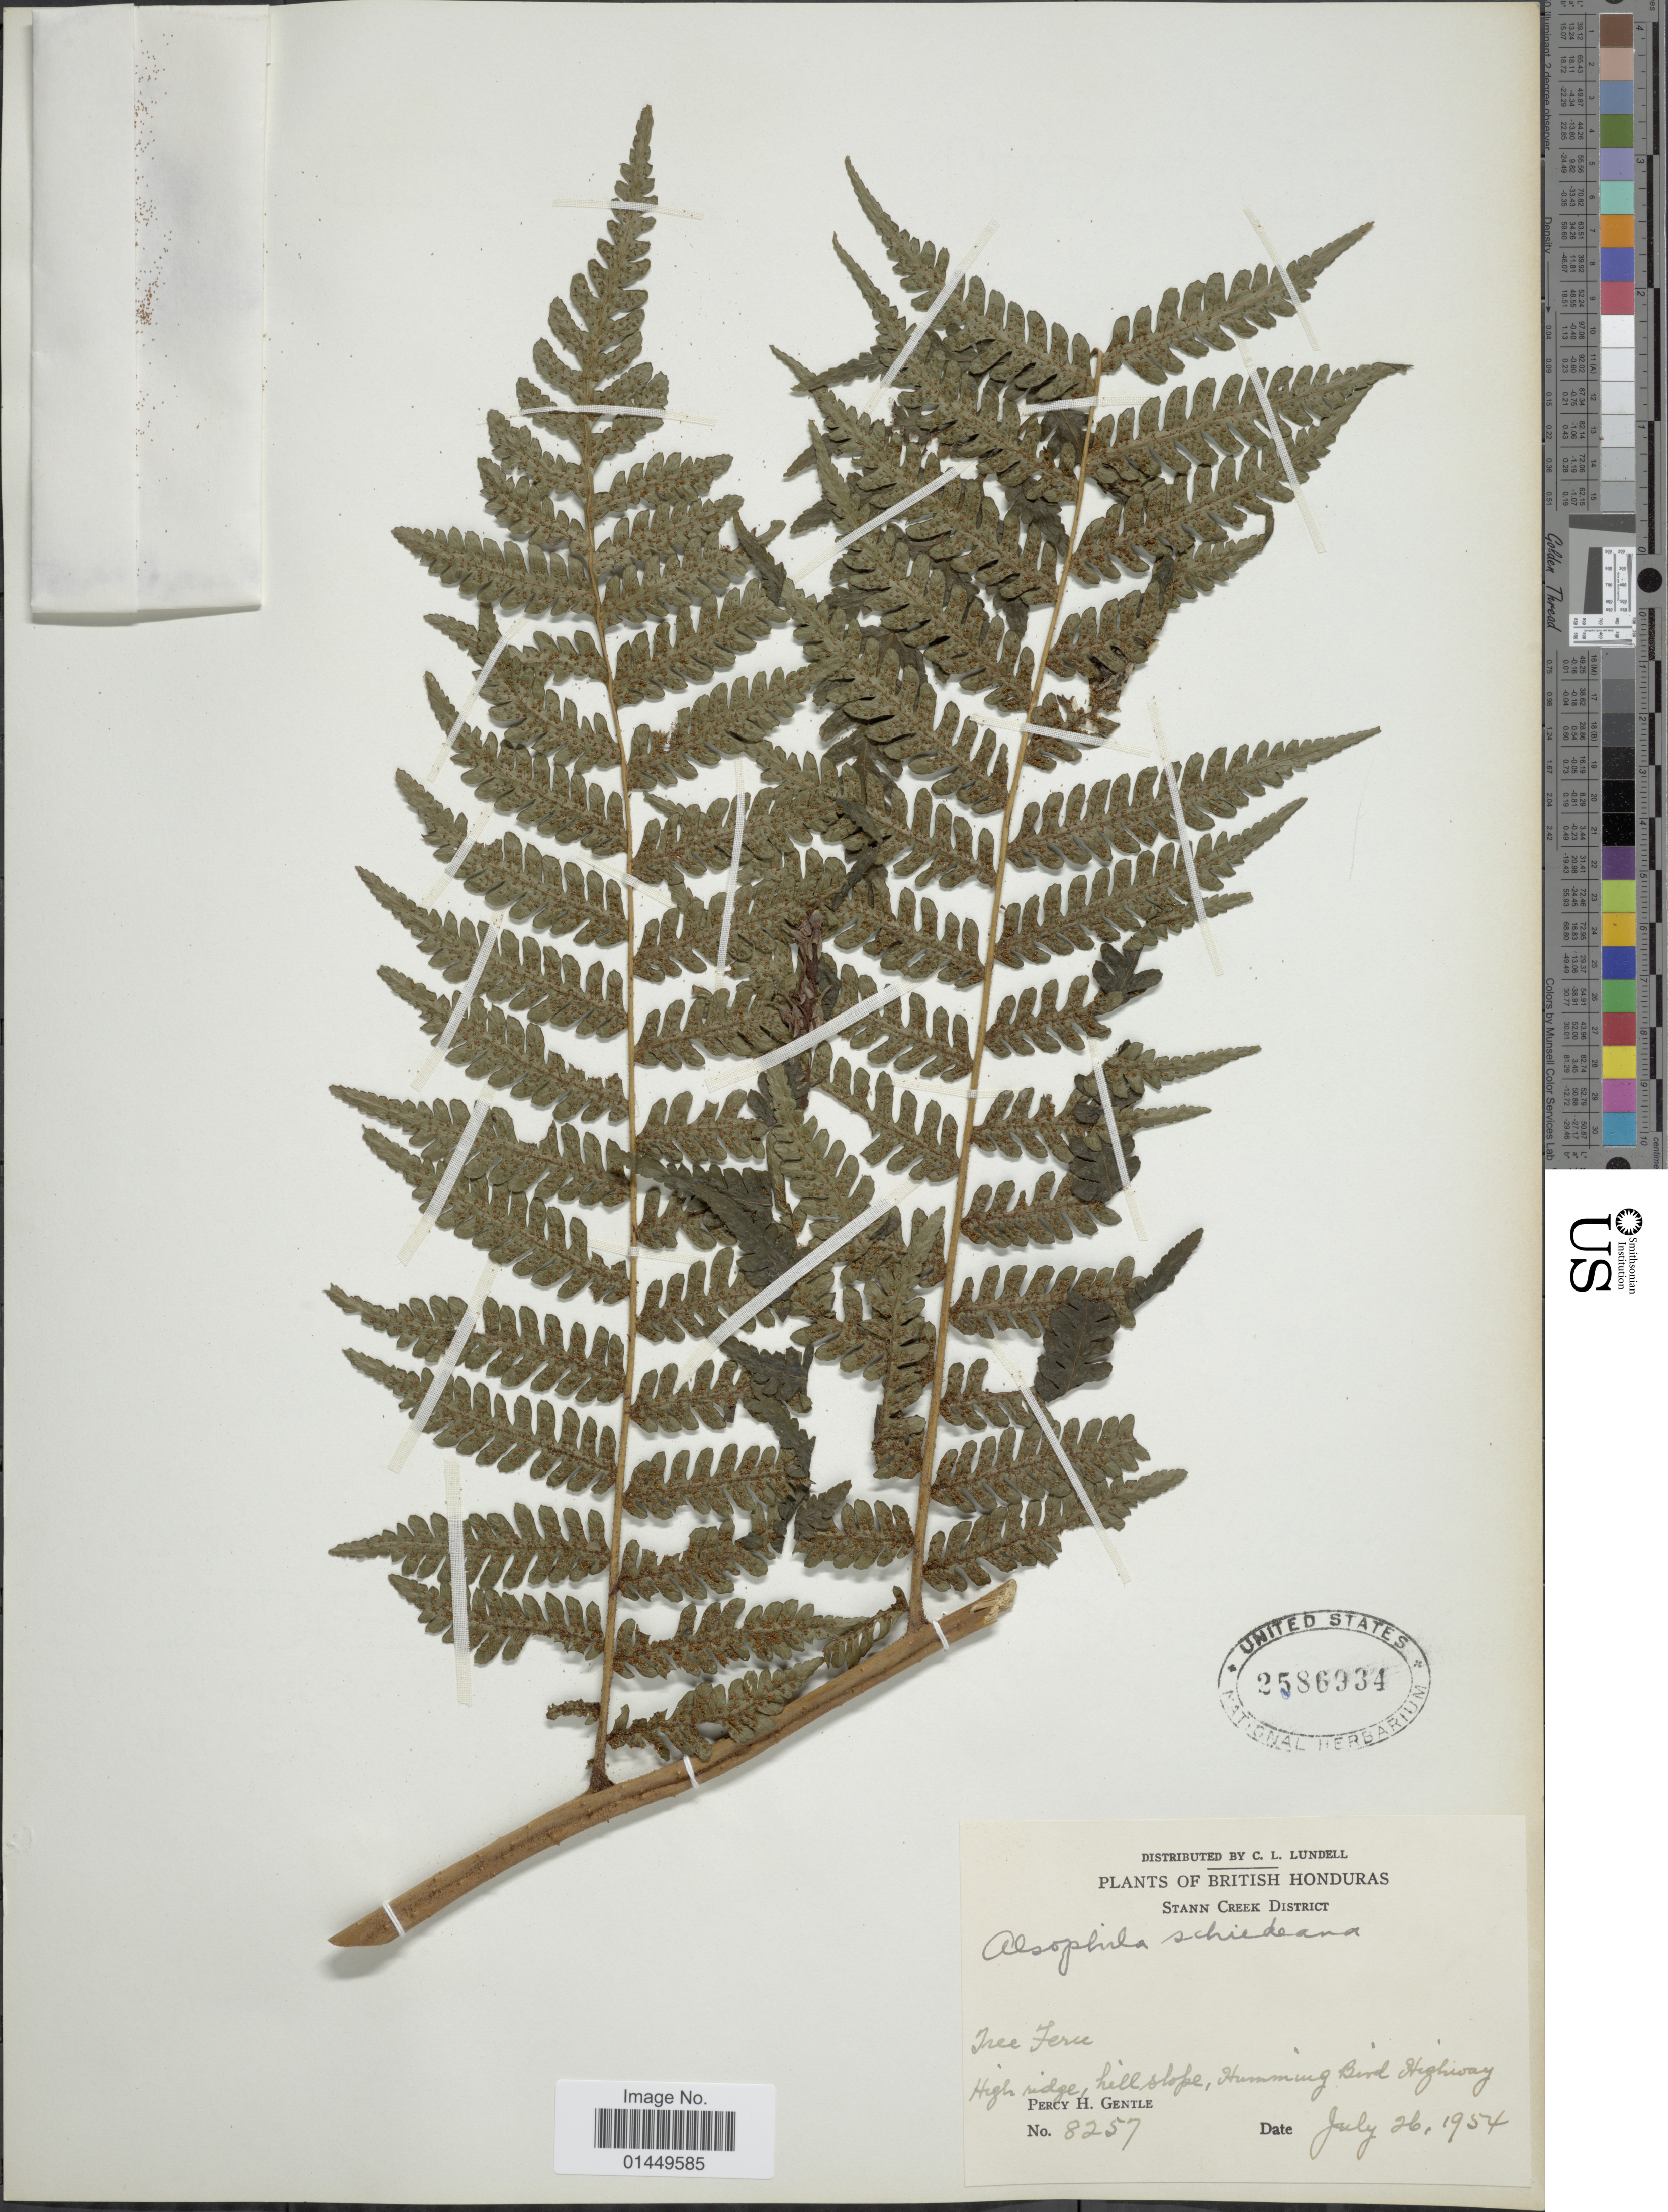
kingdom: Plantae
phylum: Tracheophyta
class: Polypodiopsida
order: Cyatheales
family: Cyatheaceae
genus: Cyathea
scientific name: Cyathea schiedeana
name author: (C. Presl) Domin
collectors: P. H. Gentle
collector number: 8257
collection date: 1954-07-26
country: Belize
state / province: Stann Creek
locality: British Honduras, Stann Creek District, High ridge, hill slope, Stumming Bird Highway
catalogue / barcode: US 2586934